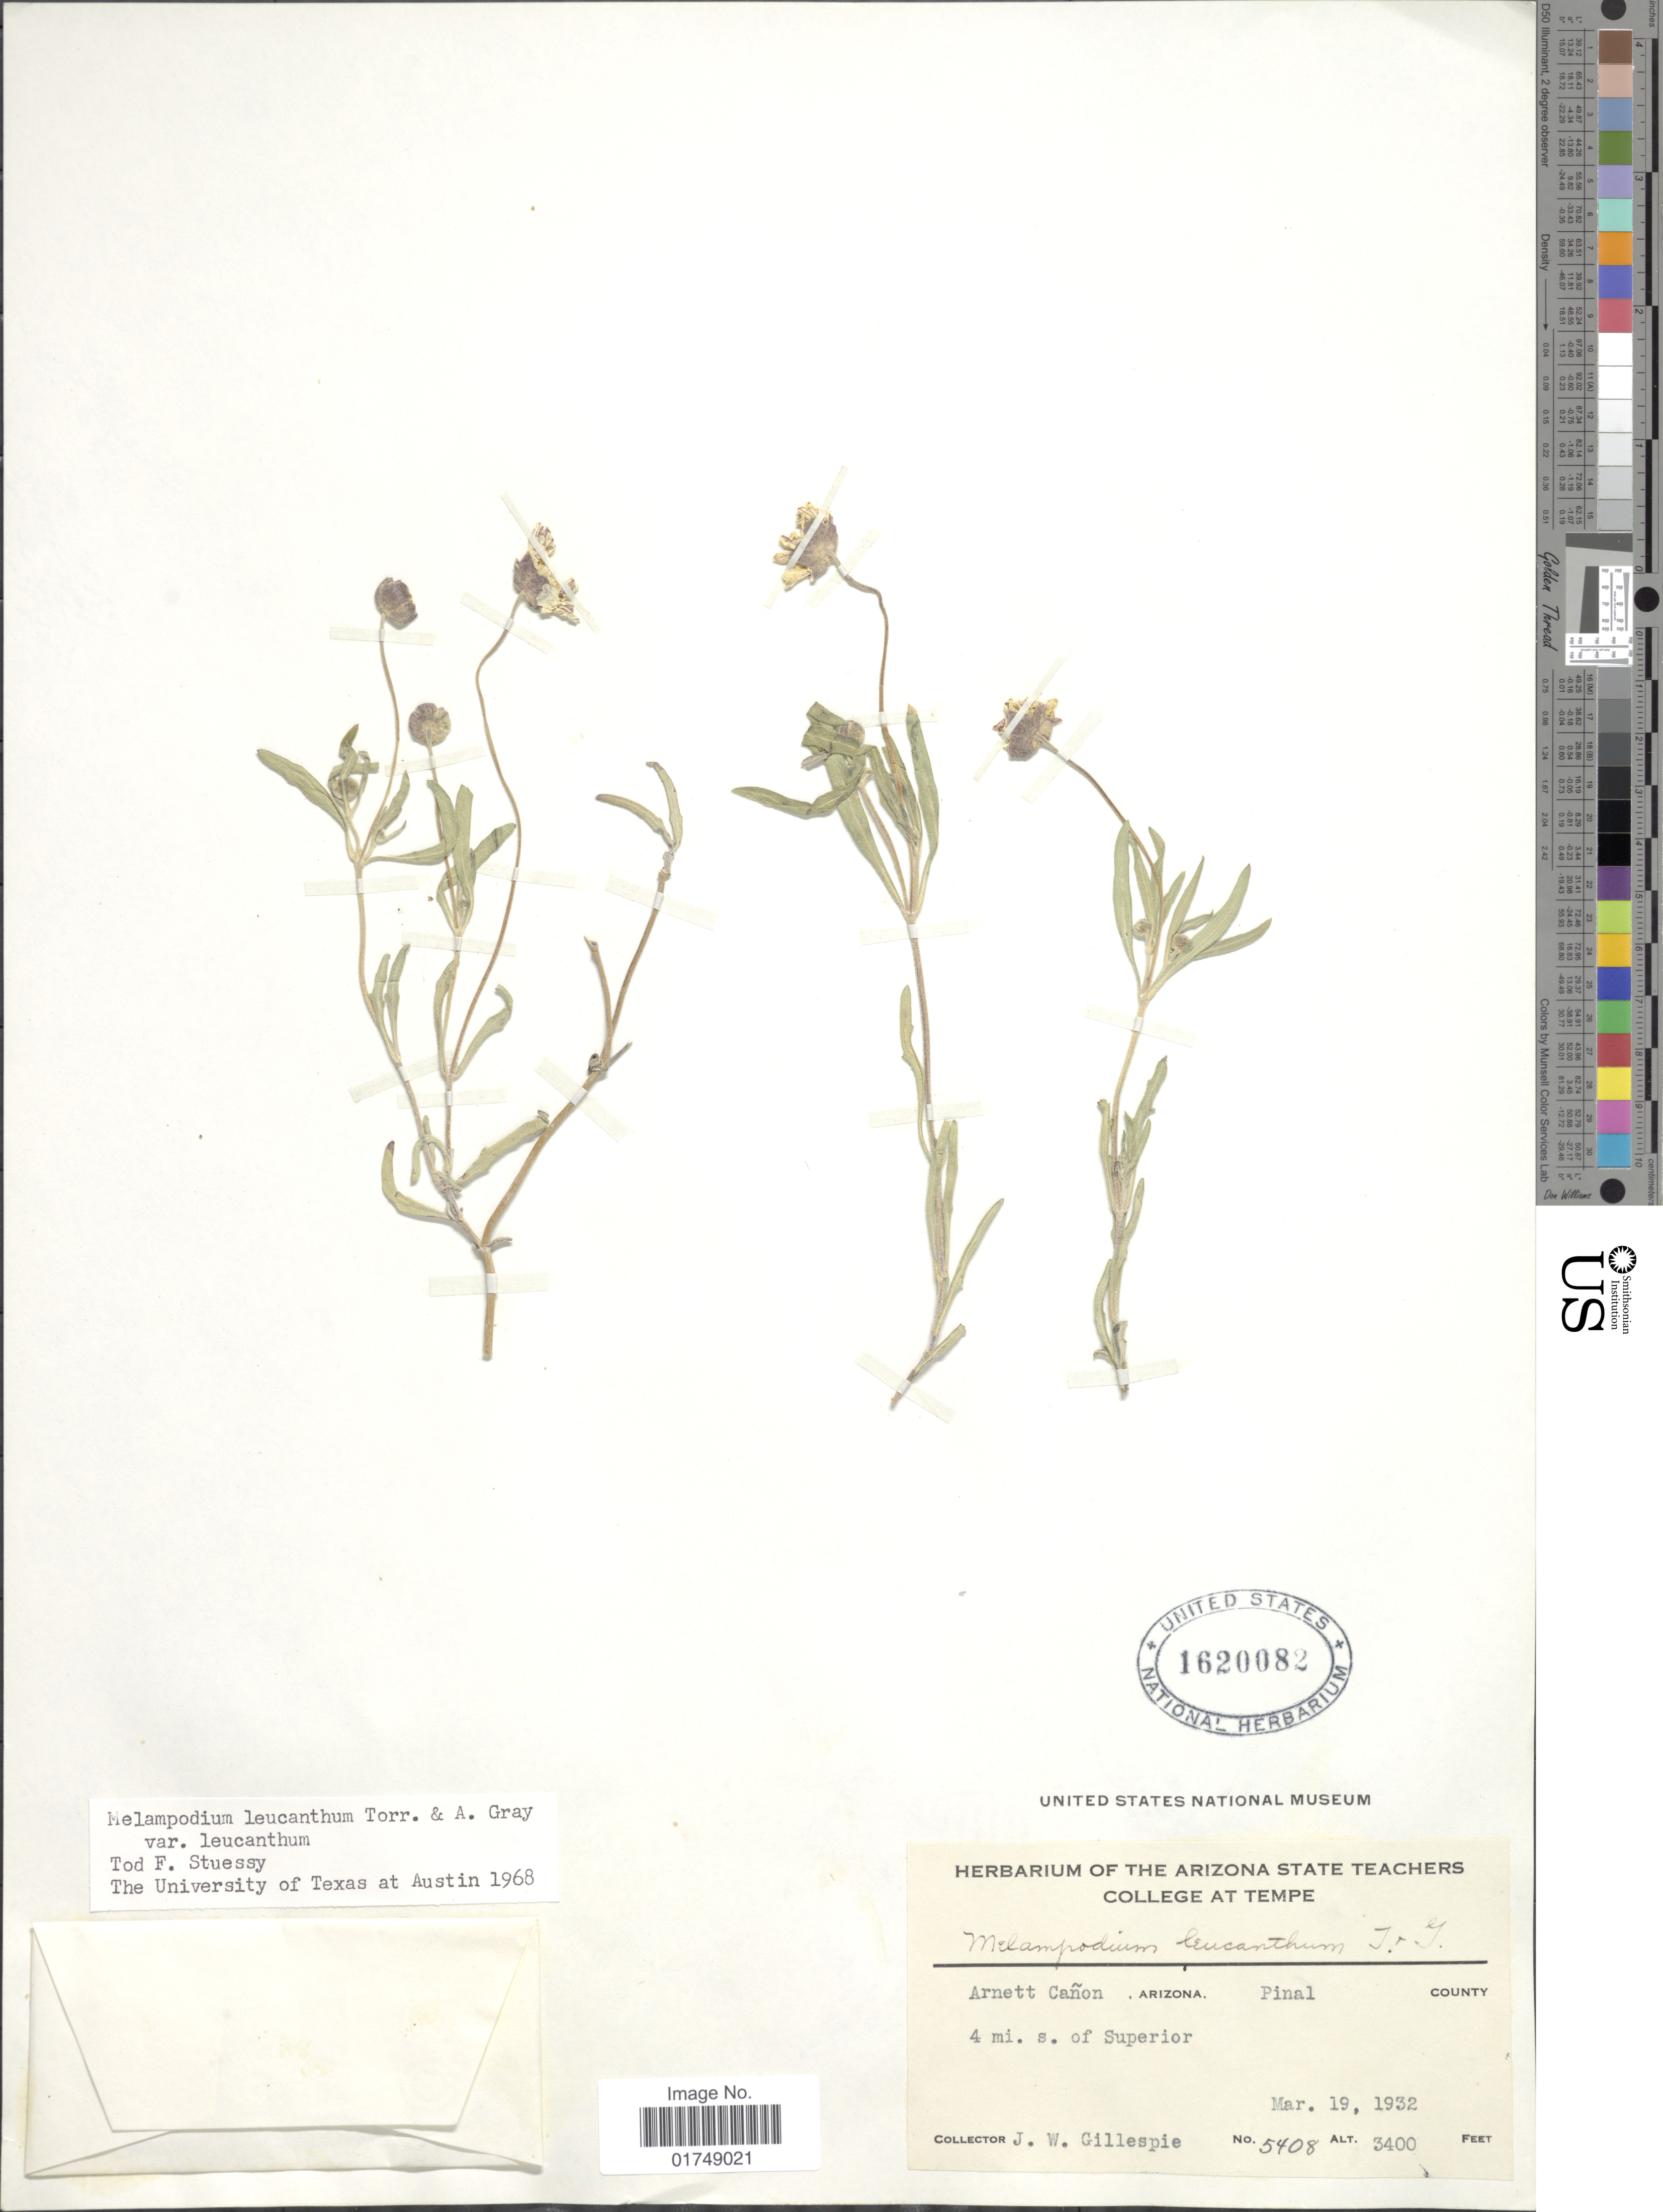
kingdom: Plantae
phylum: Tracheophyta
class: Magnoliopsida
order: Asterales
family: Asteraceae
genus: Melampodium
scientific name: Melampodium leucanthum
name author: Torr. & A. Gray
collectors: J. W. Gillespie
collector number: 5408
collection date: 1932-03-19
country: United States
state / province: Arizona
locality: Arnett Canon, Pinal County. 4 mi. s. of Superior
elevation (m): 1036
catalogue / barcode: US 1620082